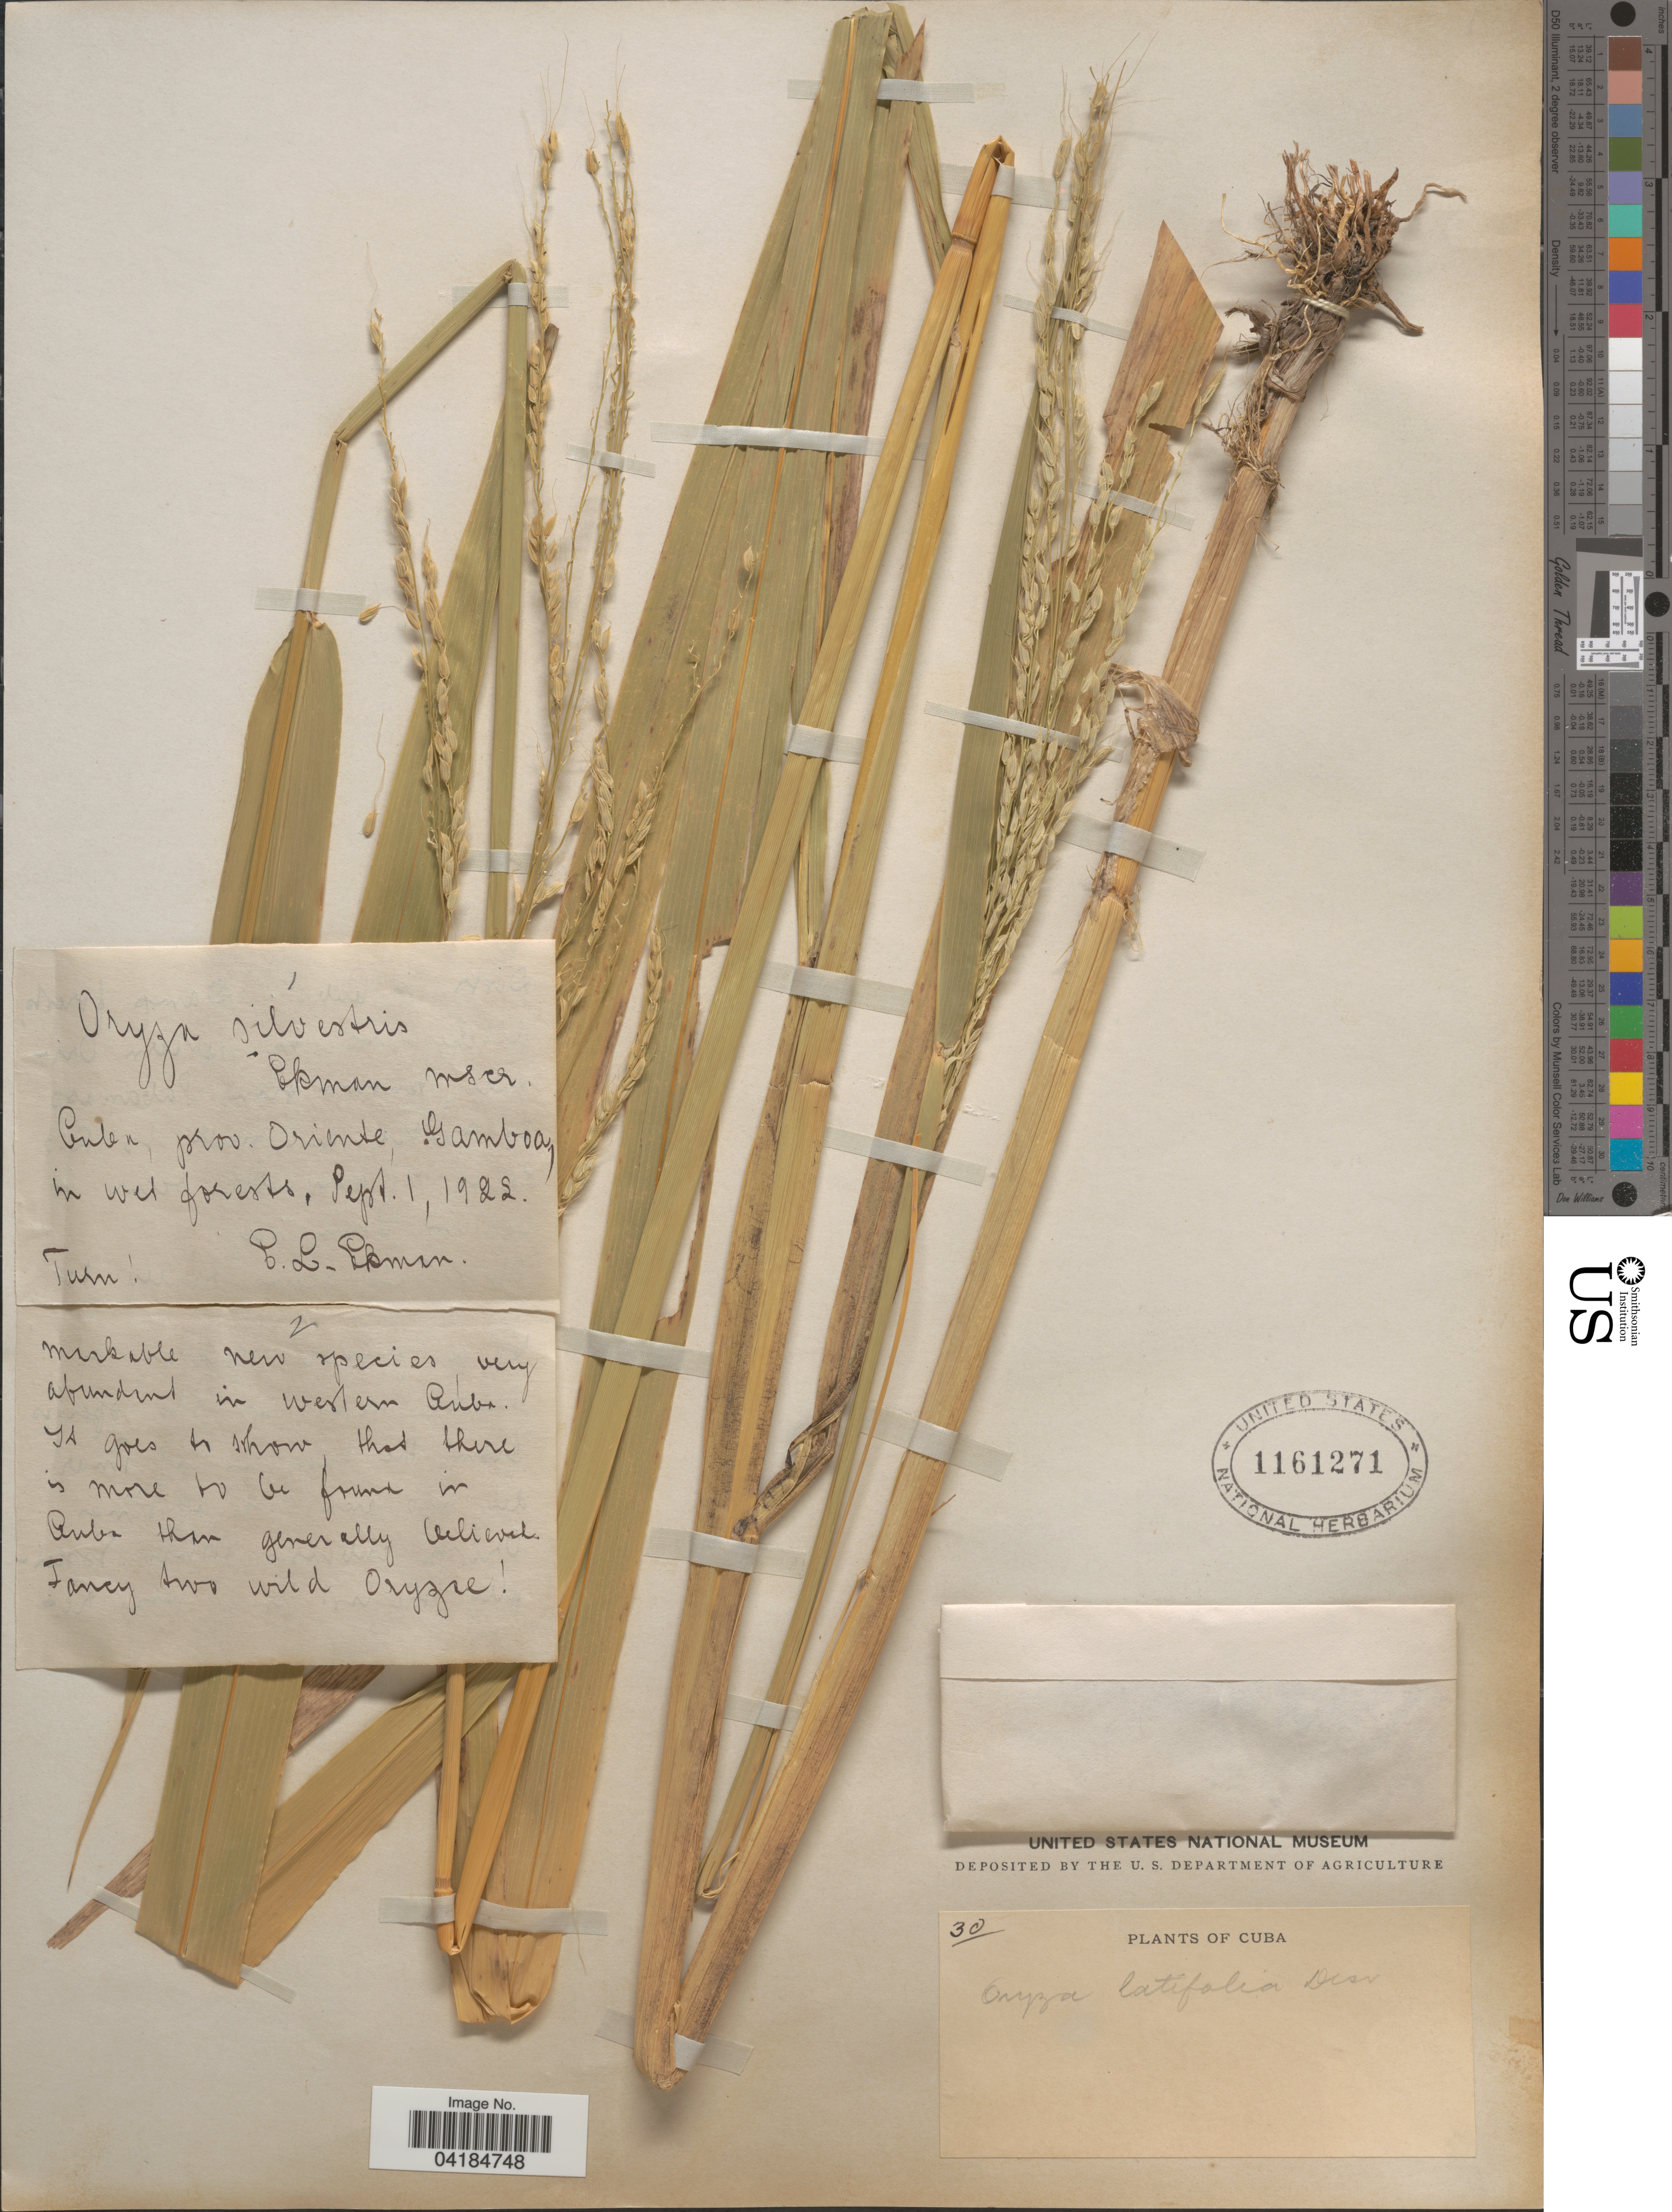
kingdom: Plantae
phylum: Tracheophyta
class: Liliopsida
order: Poales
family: Poaceae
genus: Oryza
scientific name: Oryza latifolia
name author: Desv.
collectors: E. L. Ekman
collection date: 1922-09-01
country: Cuba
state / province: Oriente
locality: Gamboa, in wet forests.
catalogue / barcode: US 1161271